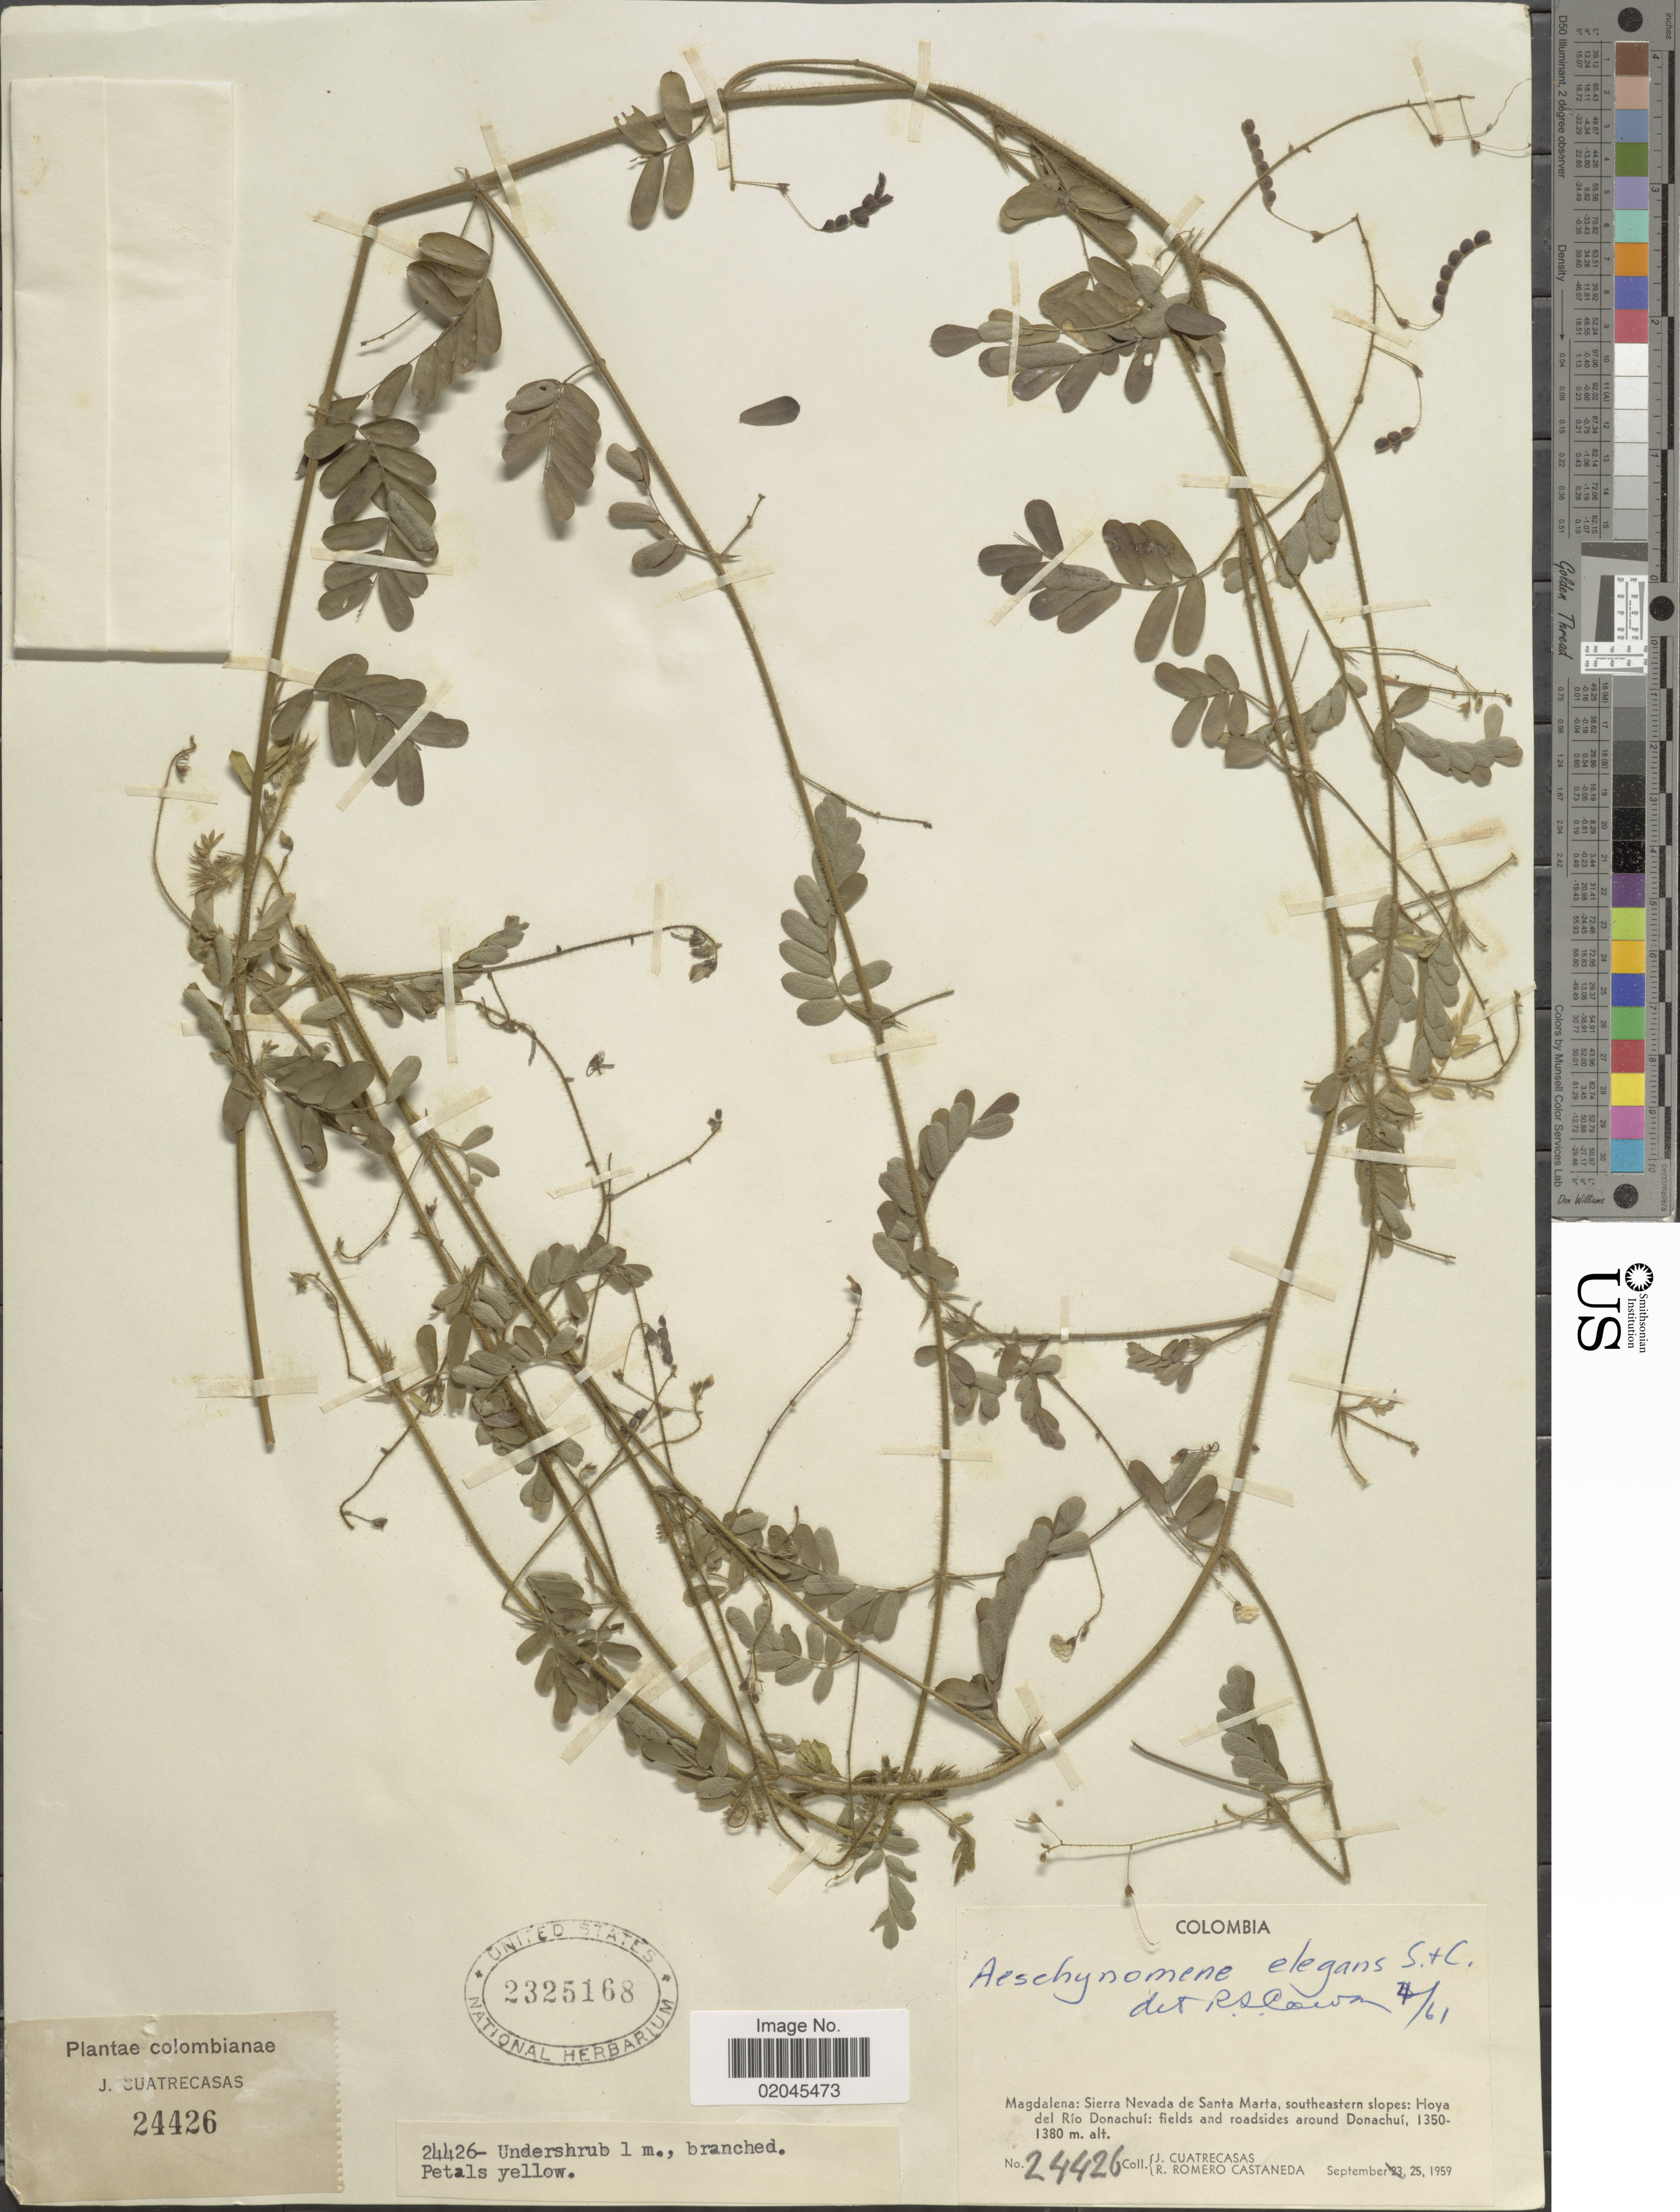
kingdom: Plantae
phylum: Tracheophyta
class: Magnoliopsida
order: Fabales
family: Fabaceae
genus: Aeschynomene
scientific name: Aeschynomene elegans var. elegans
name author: Cham. ex Schltdl.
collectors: J. Cuatrecasas & R. Romero Castañeda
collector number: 24426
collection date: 1959-09-25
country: Colombia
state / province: Magdalena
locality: Magdalena: Sierra Nevada de Santa Marta, southeastern slopes, Hoya del Rio Donachui: fields and roadsides around Donachui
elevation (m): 411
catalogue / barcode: US 2325168